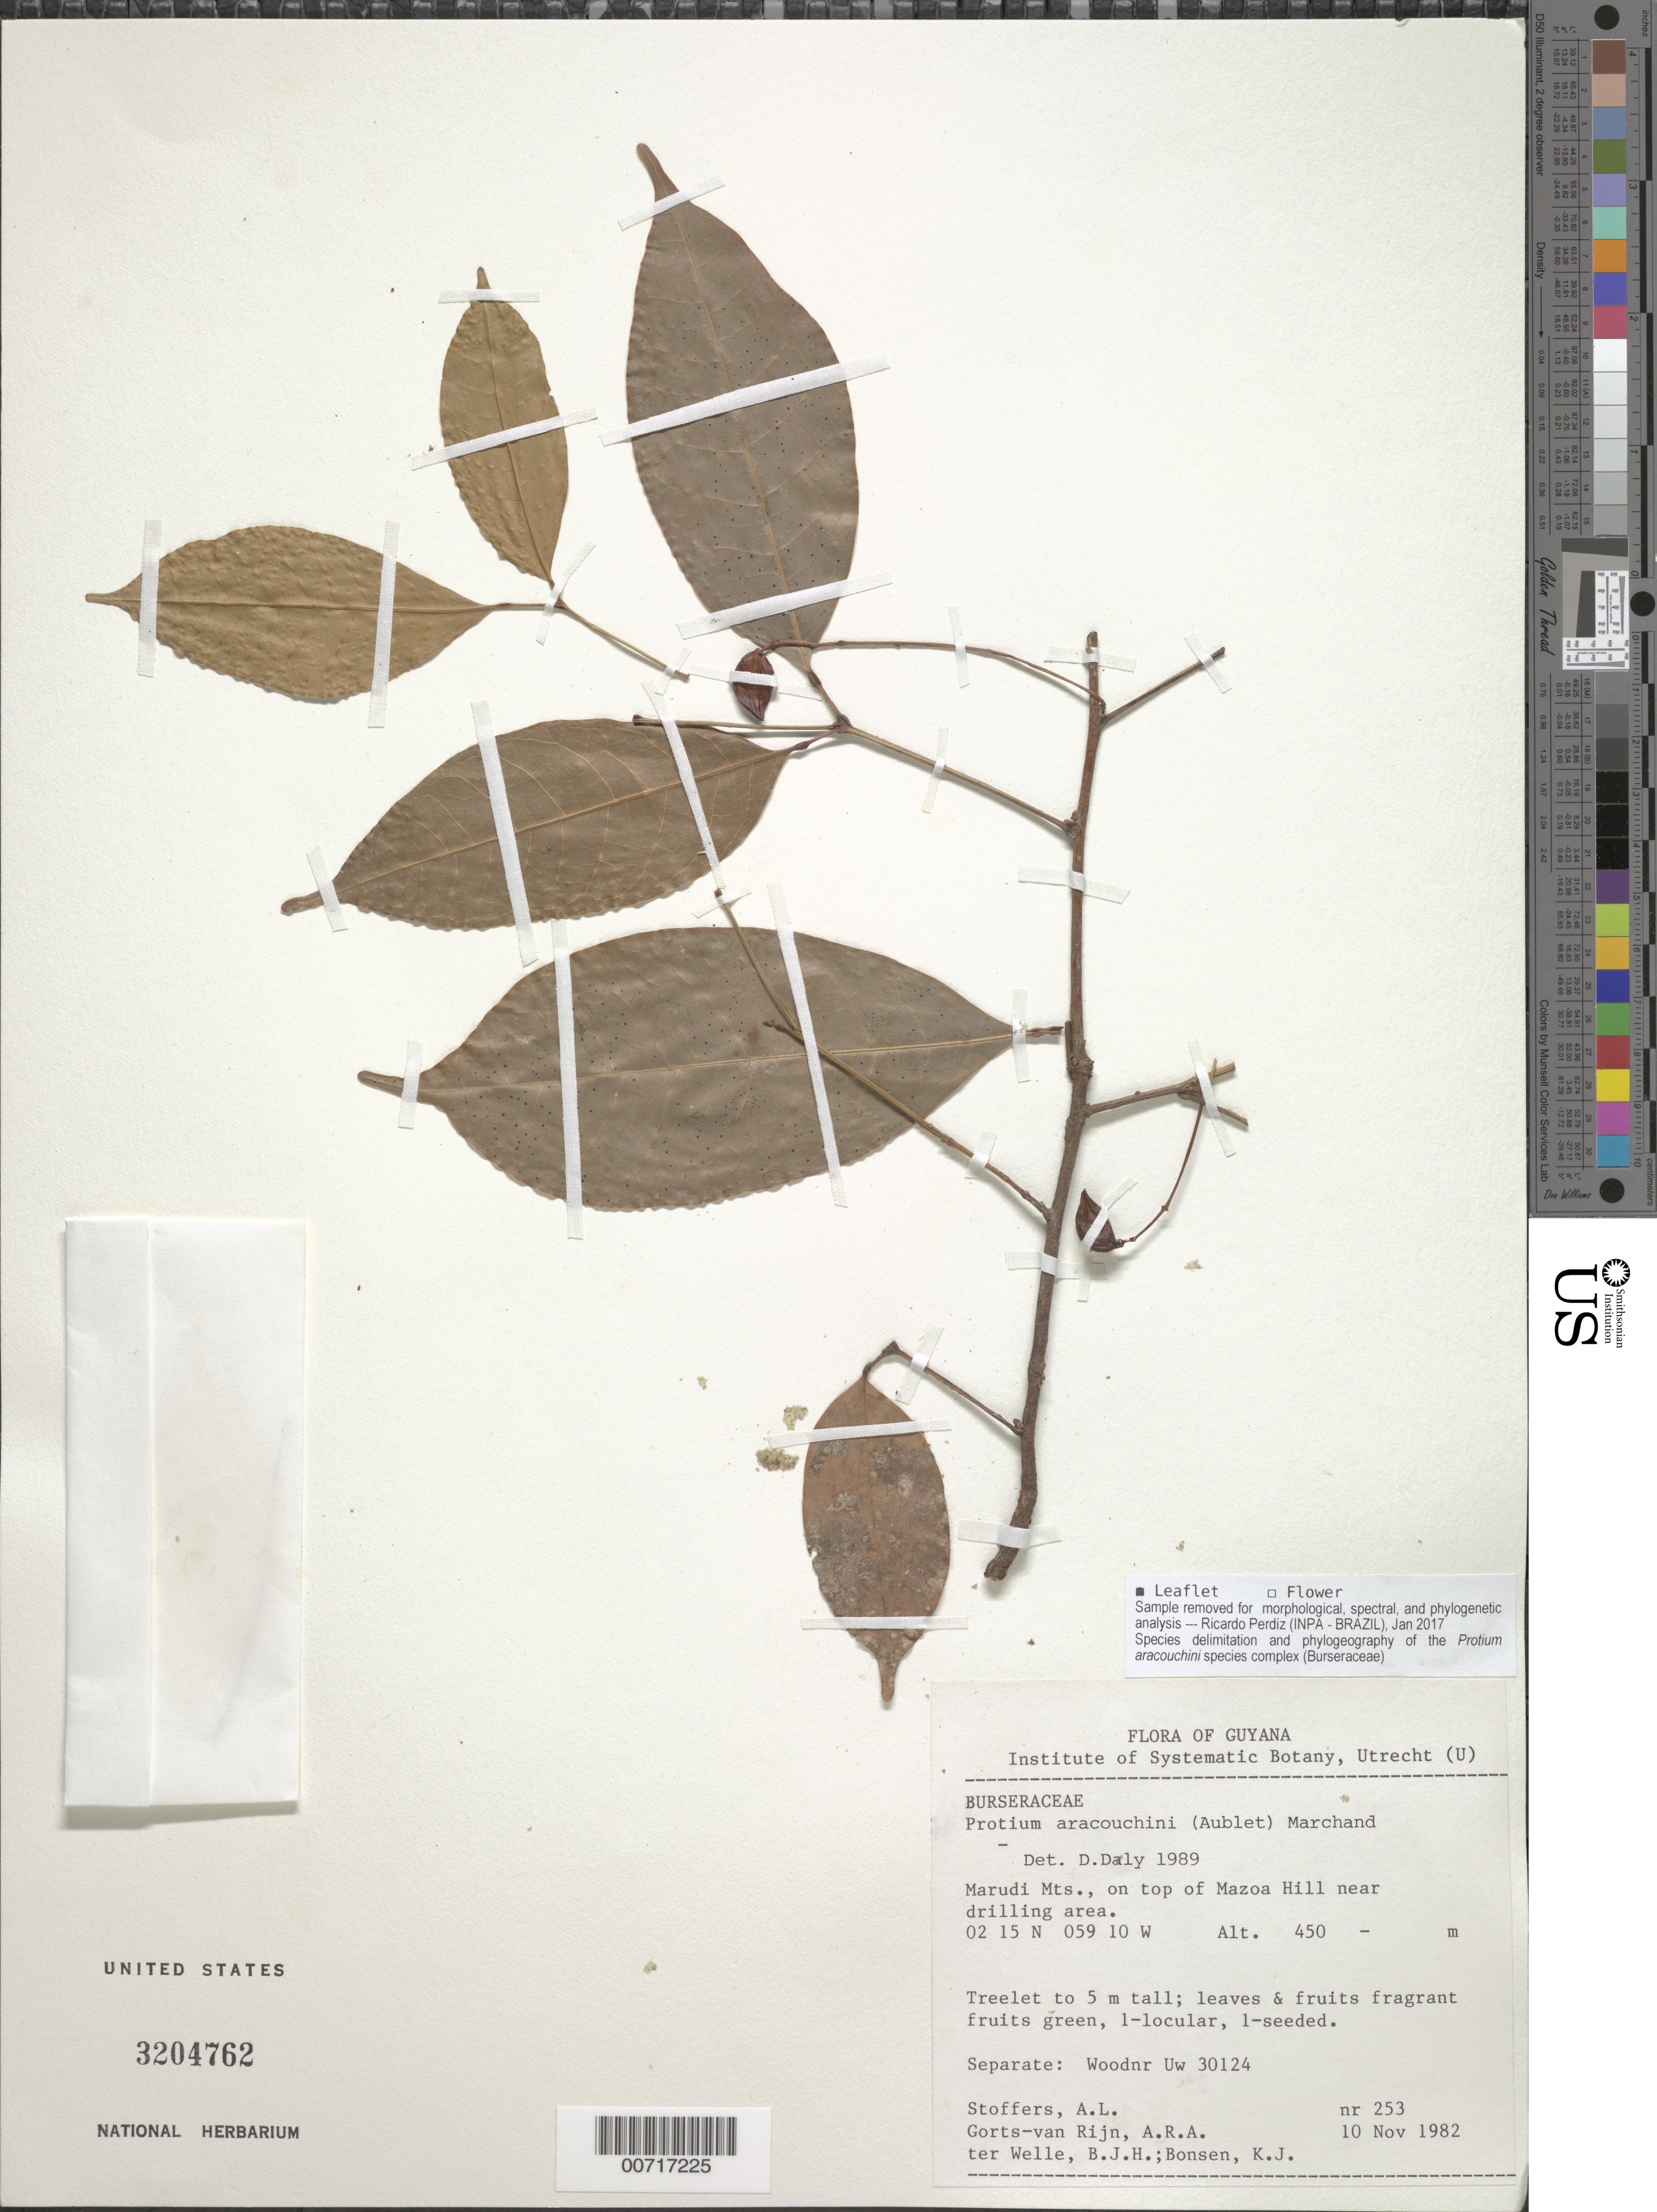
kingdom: Plantae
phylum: Tracheophyta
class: Magnoliopsida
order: Sapindales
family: Burseraceae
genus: Protium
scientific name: Protium aracouchini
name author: (Aubl.) Marchand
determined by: Daly, D. C.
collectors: A. Stoffers, A. .R. A. Görts-van Rijn, B. Welle & K. Bonsen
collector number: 253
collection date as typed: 10-Nov-82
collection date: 1982-11-10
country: Guyana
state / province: U. Takutu-U. Essequibo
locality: Marudi Mts., on top of Mazoa hill near drilling area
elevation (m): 450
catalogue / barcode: US 3204762